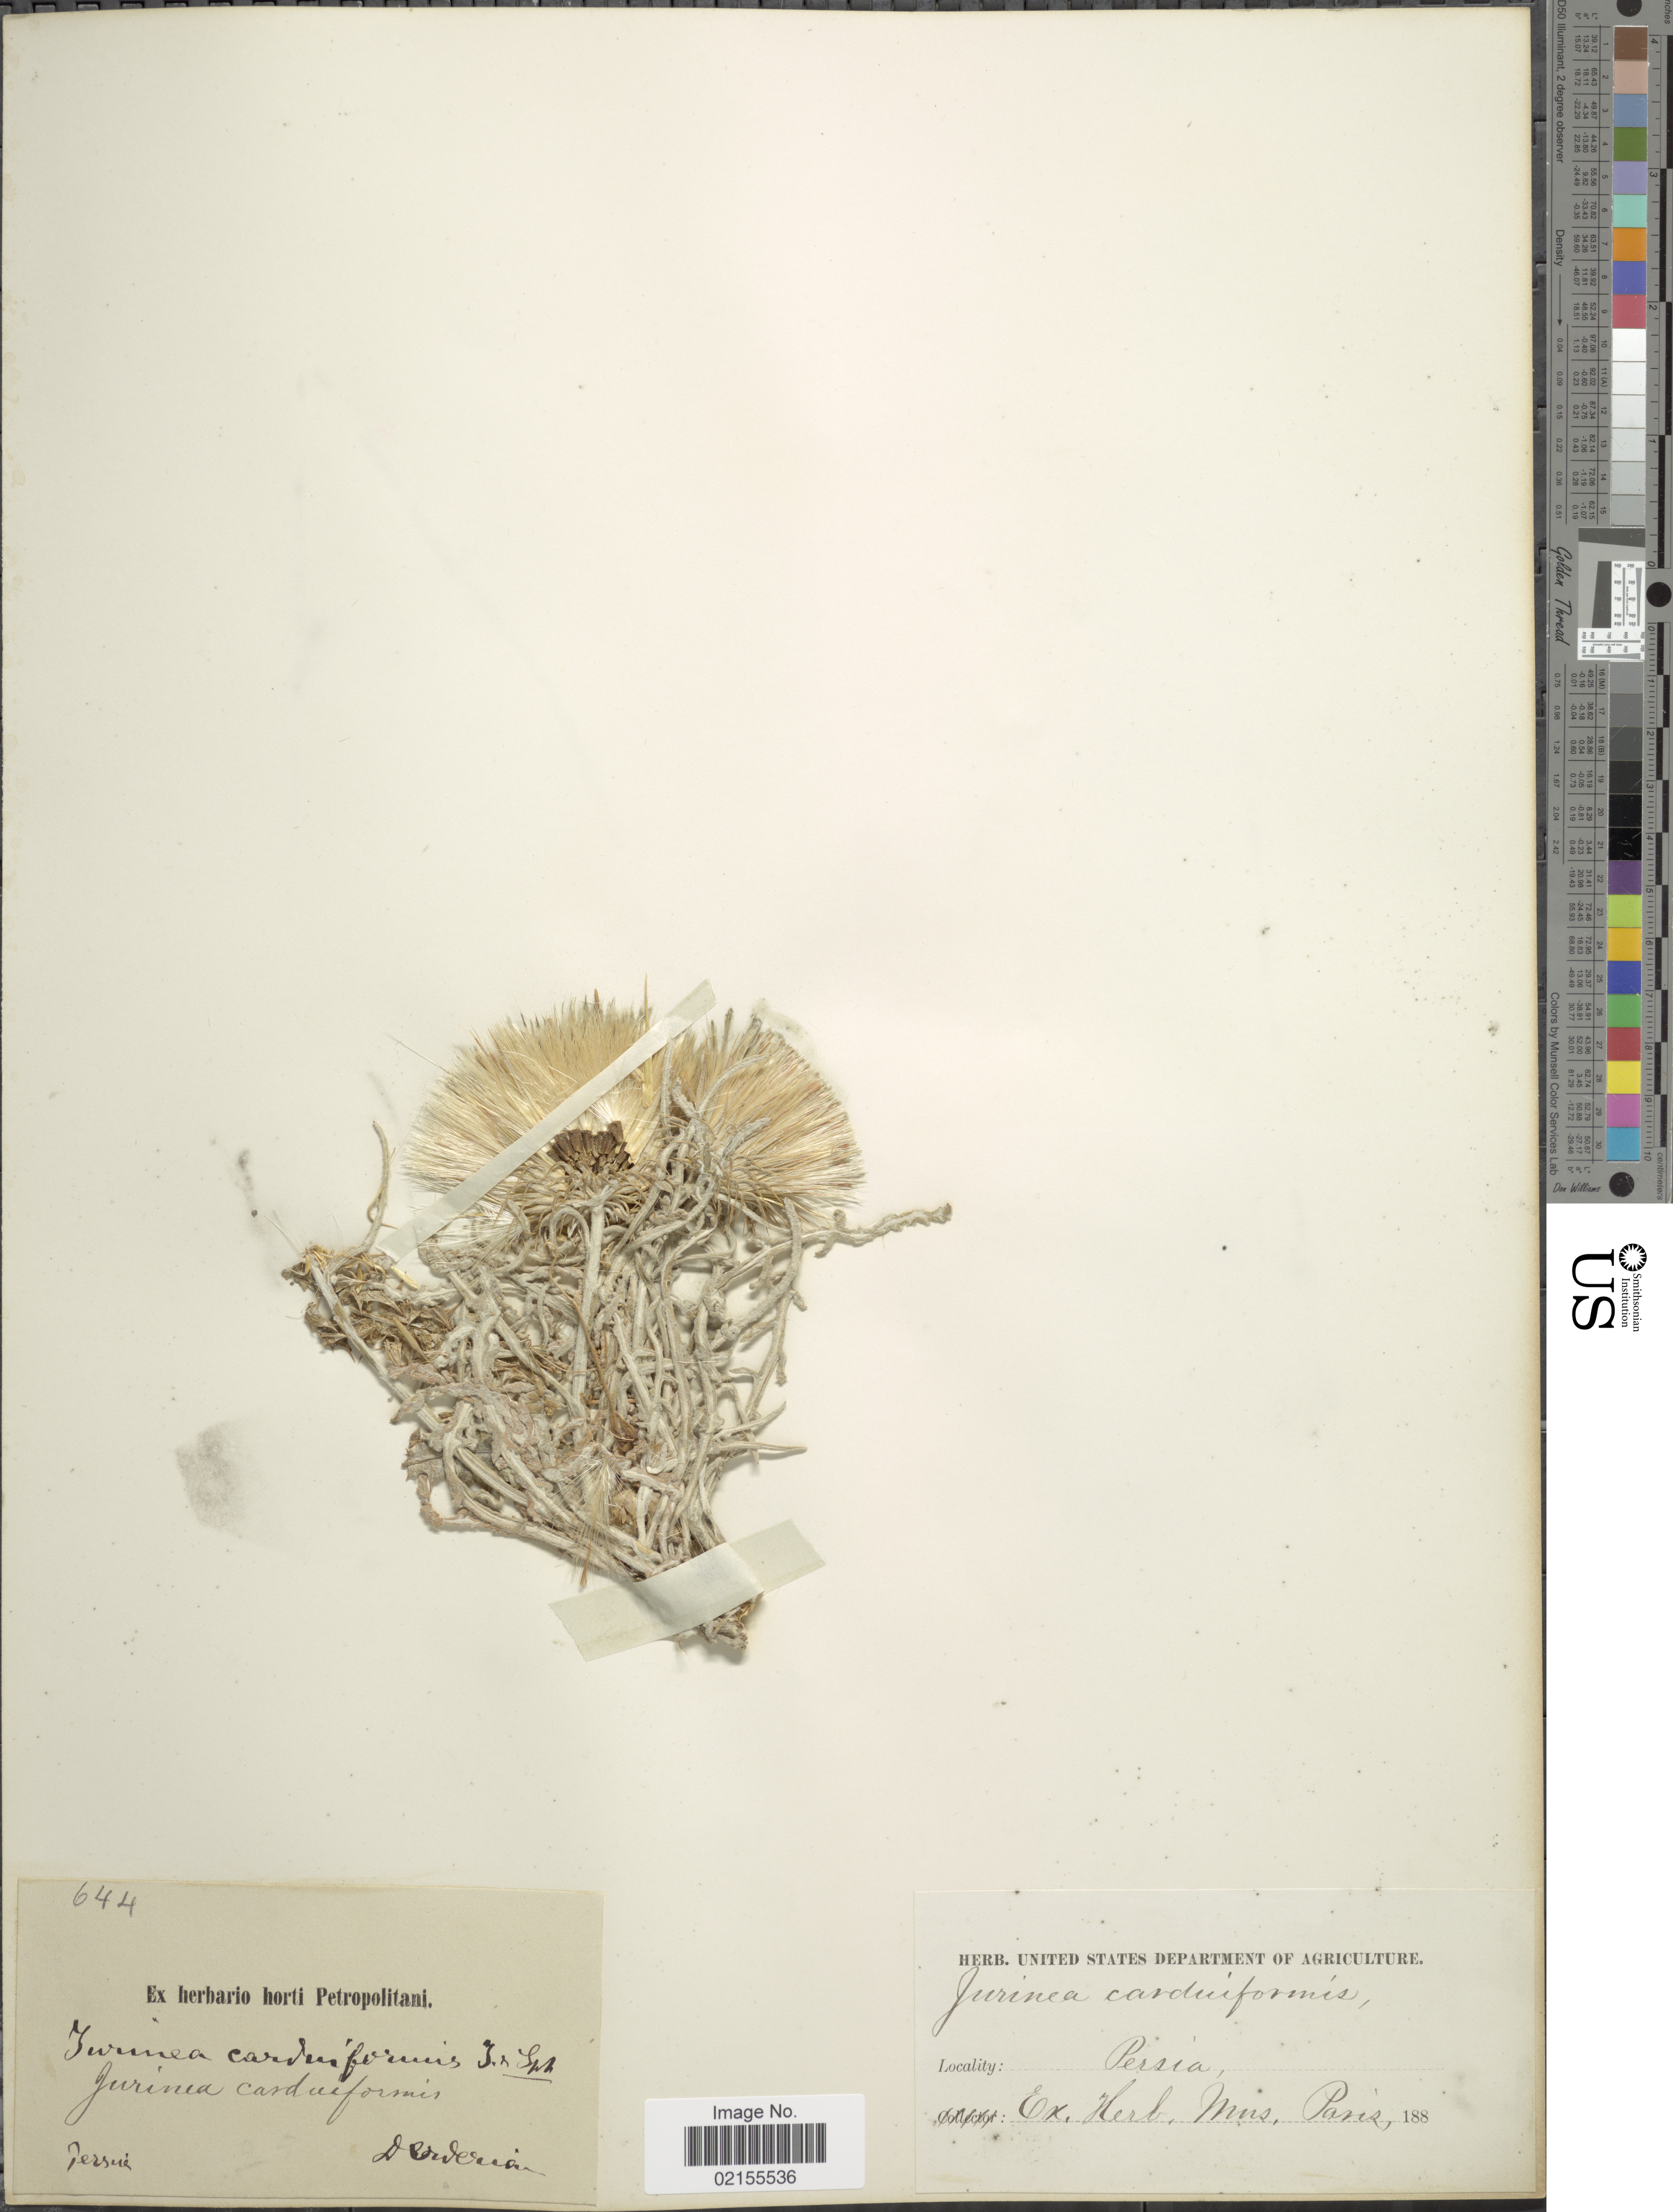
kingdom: Plantae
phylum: Tracheophyta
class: Magnoliopsida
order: Asterales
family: Asteraceae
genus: Jurinea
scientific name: Jurinea carduiformis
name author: (Jaub. & Spach) Boiss.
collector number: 644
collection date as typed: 188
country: Iran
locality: Persia